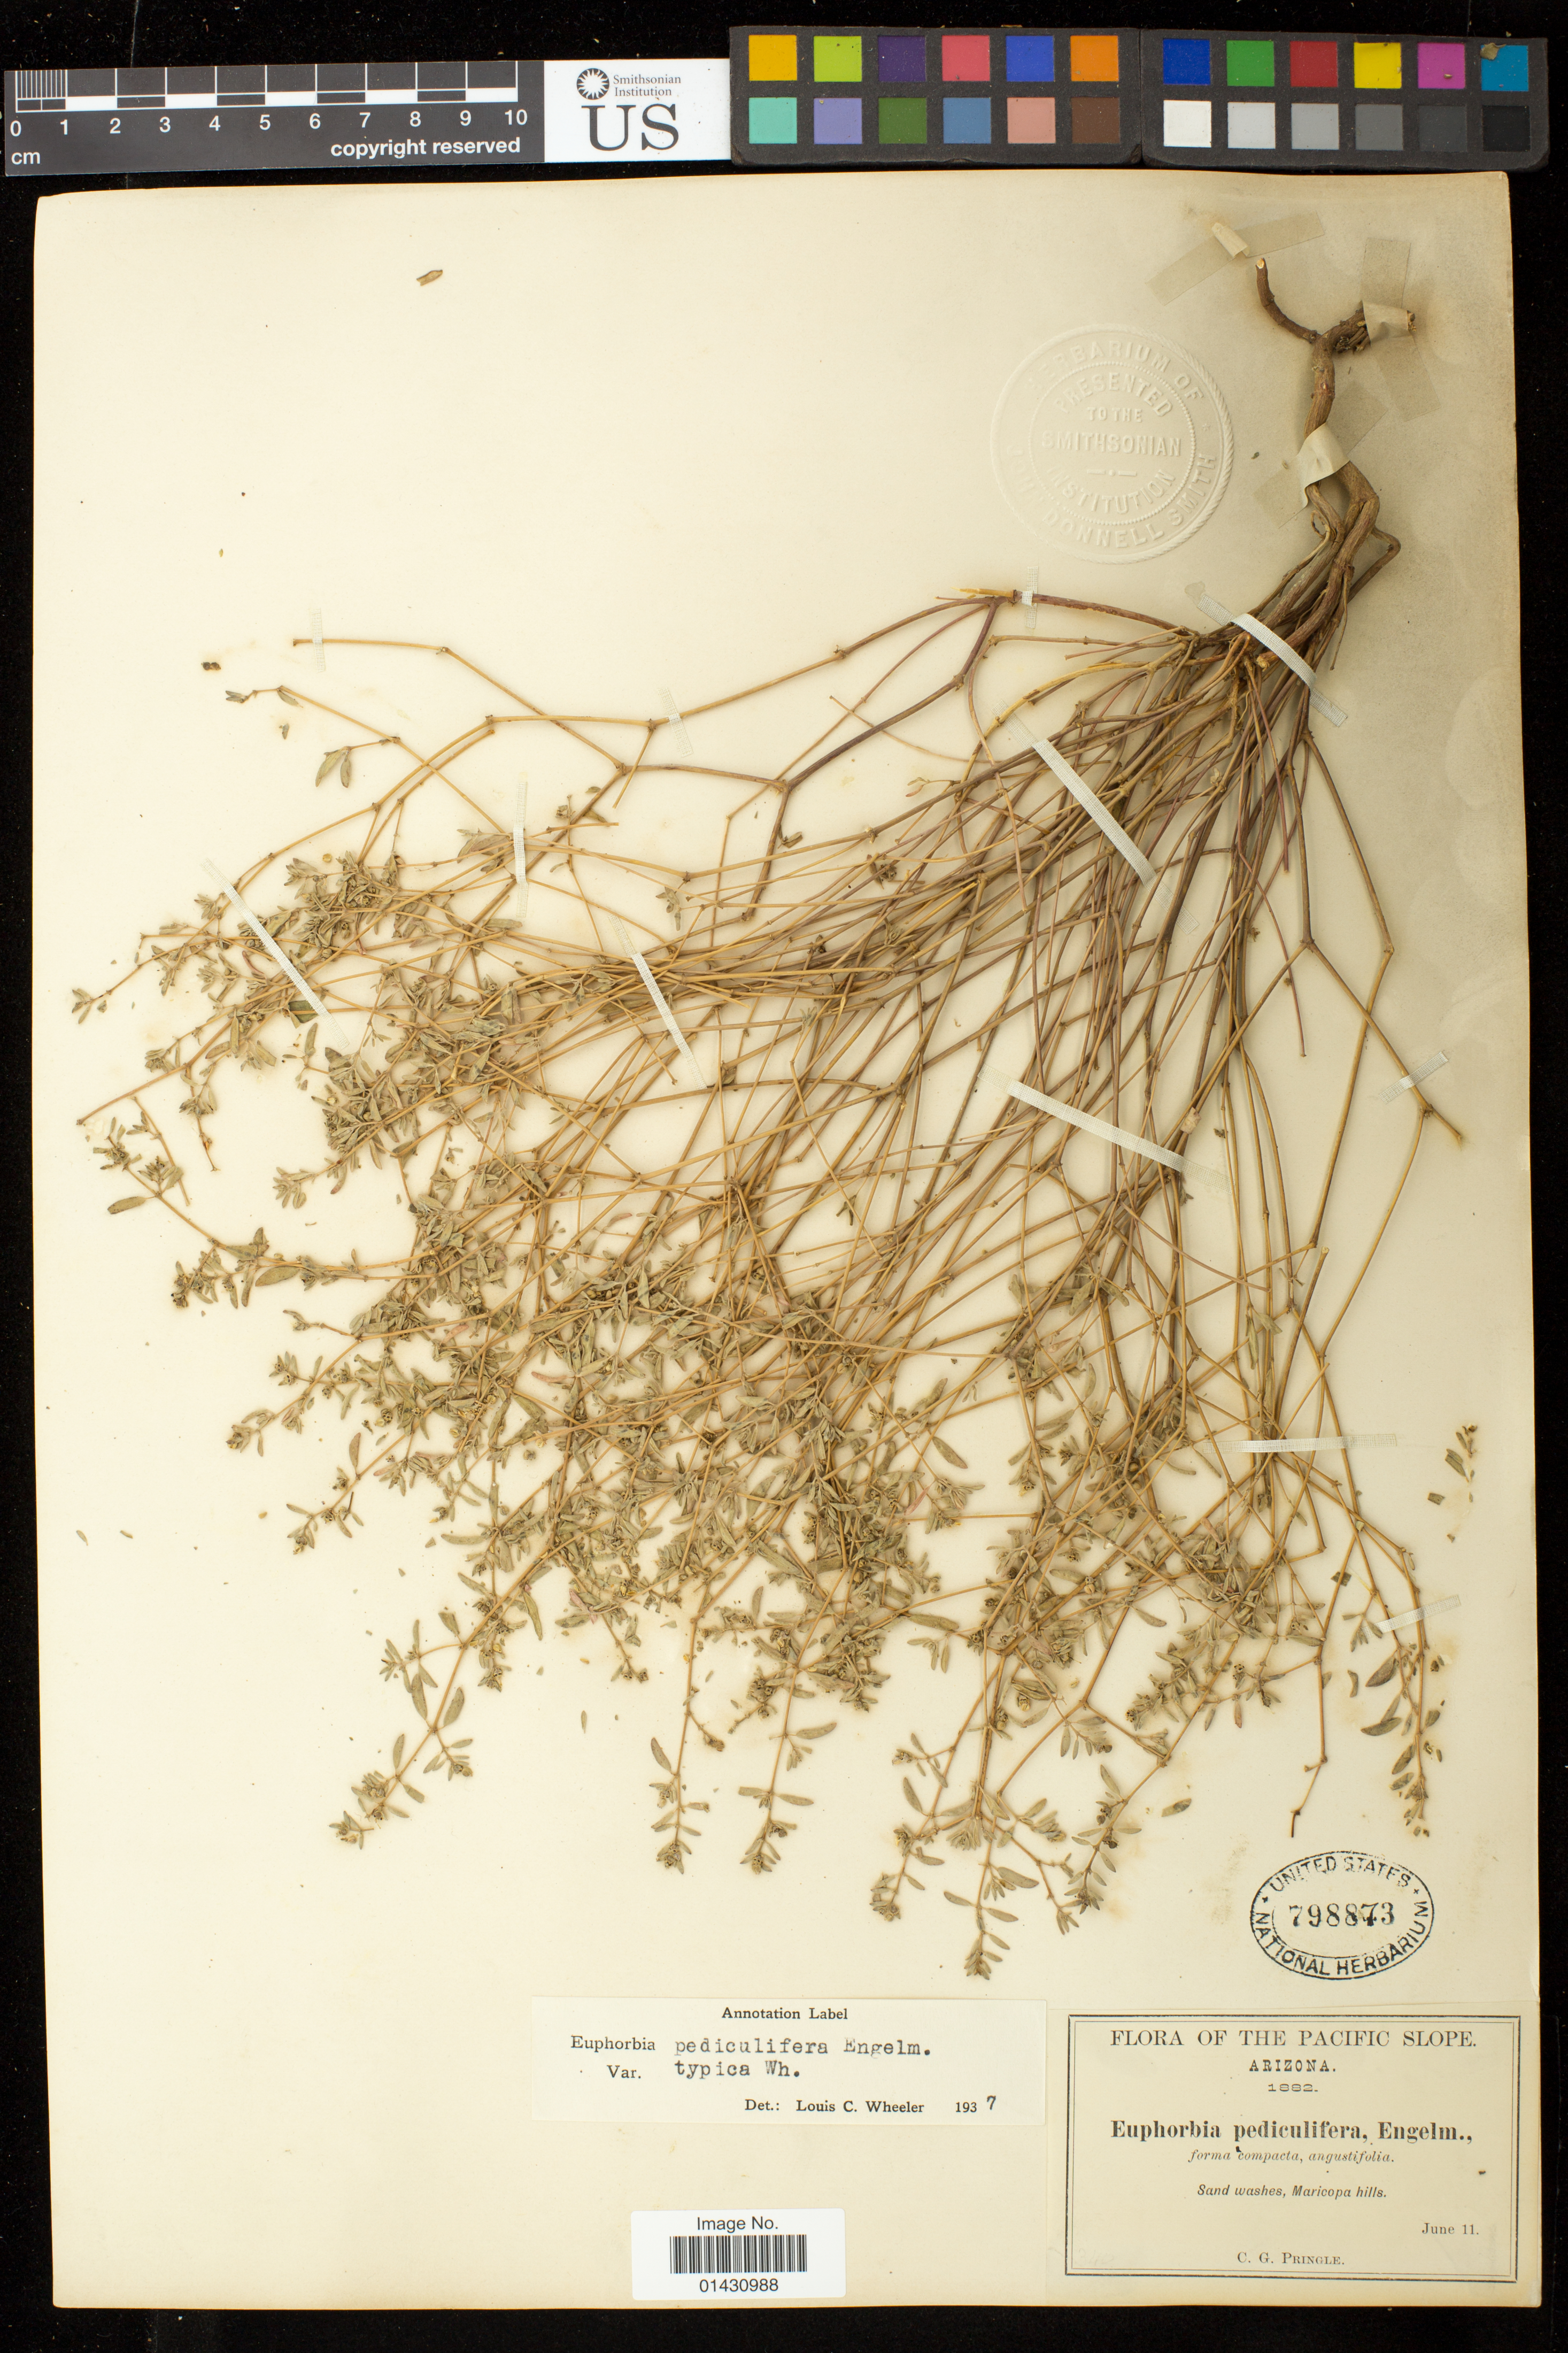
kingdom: Plantae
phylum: Tracheophyta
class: Magnoliopsida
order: Malpighiales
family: Euphorbiaceae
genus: Euphorbia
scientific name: Euphorbia pediculifera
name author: Engelm.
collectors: C. G. Pringle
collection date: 1882-06-11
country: United States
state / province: Arizona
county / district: Maricopa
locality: Maricopa hills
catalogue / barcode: US 798873